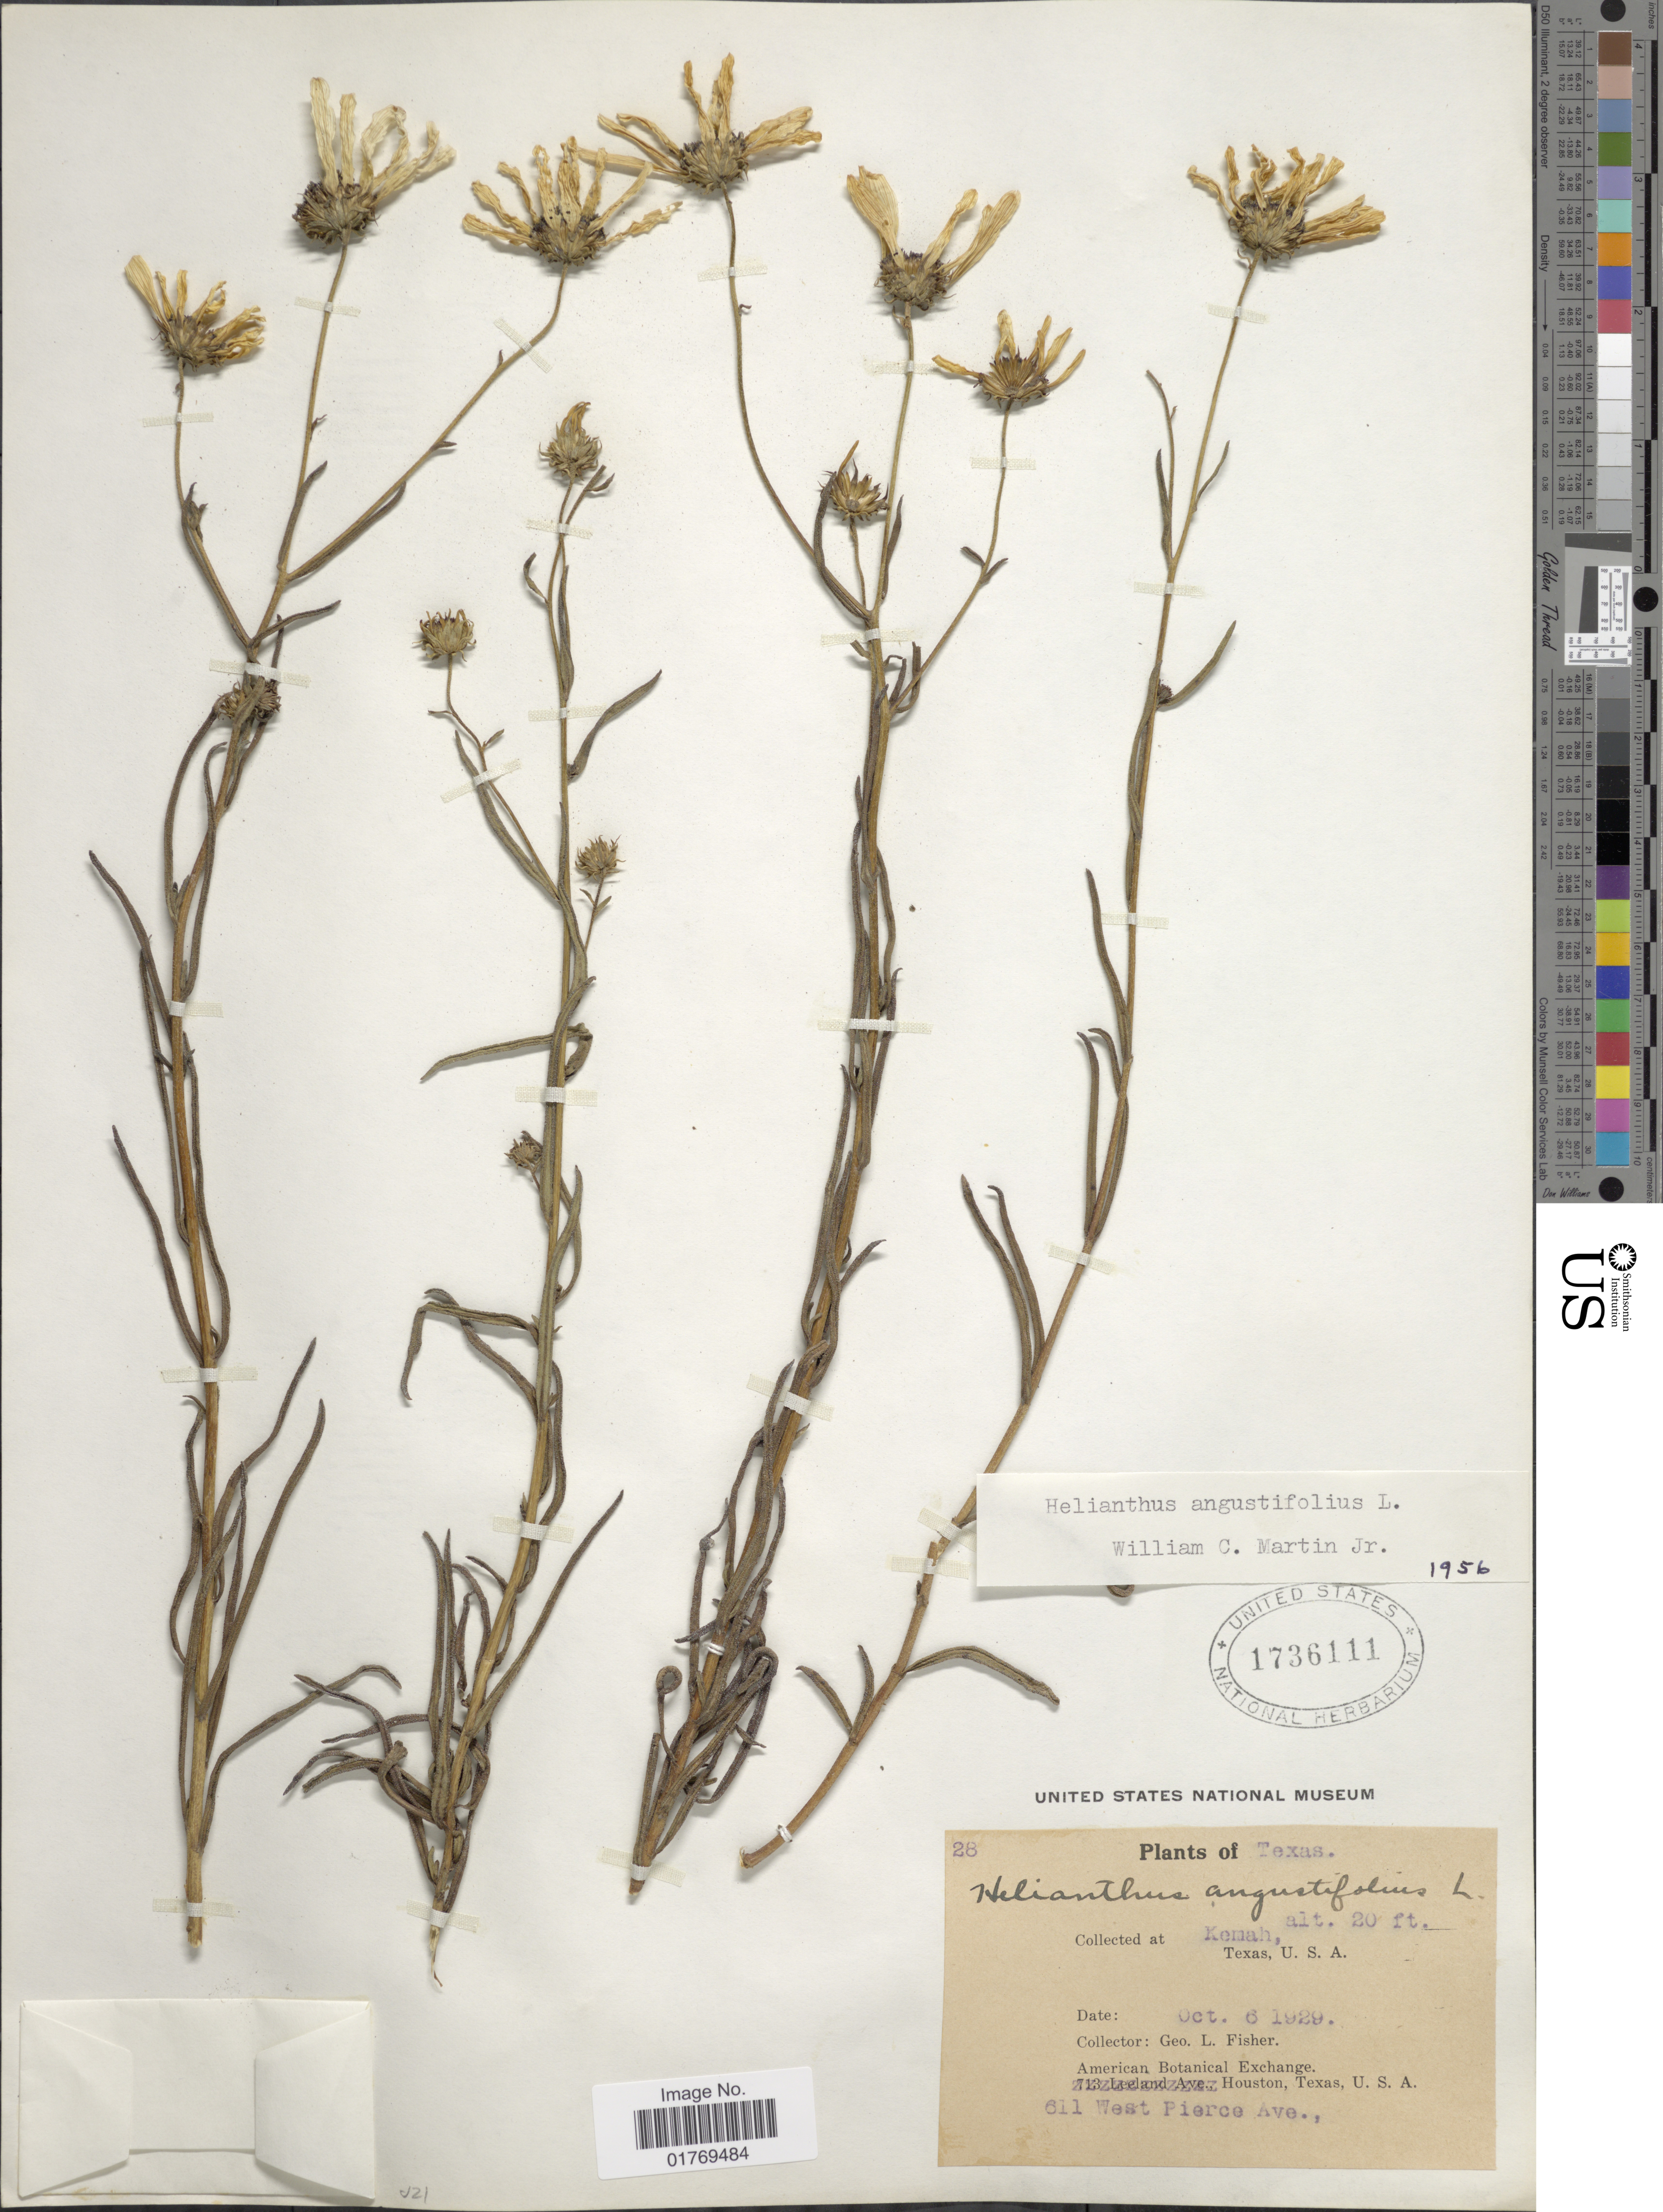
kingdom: Plantae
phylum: Tracheophyta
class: Magnoliopsida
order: Asterales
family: Asteraceae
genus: Helianthus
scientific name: Helianthus angustifolius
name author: L.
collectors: G. L. Fisher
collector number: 28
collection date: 1929-10-06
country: United States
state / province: Texas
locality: Kemah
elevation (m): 6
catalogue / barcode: US 1736111